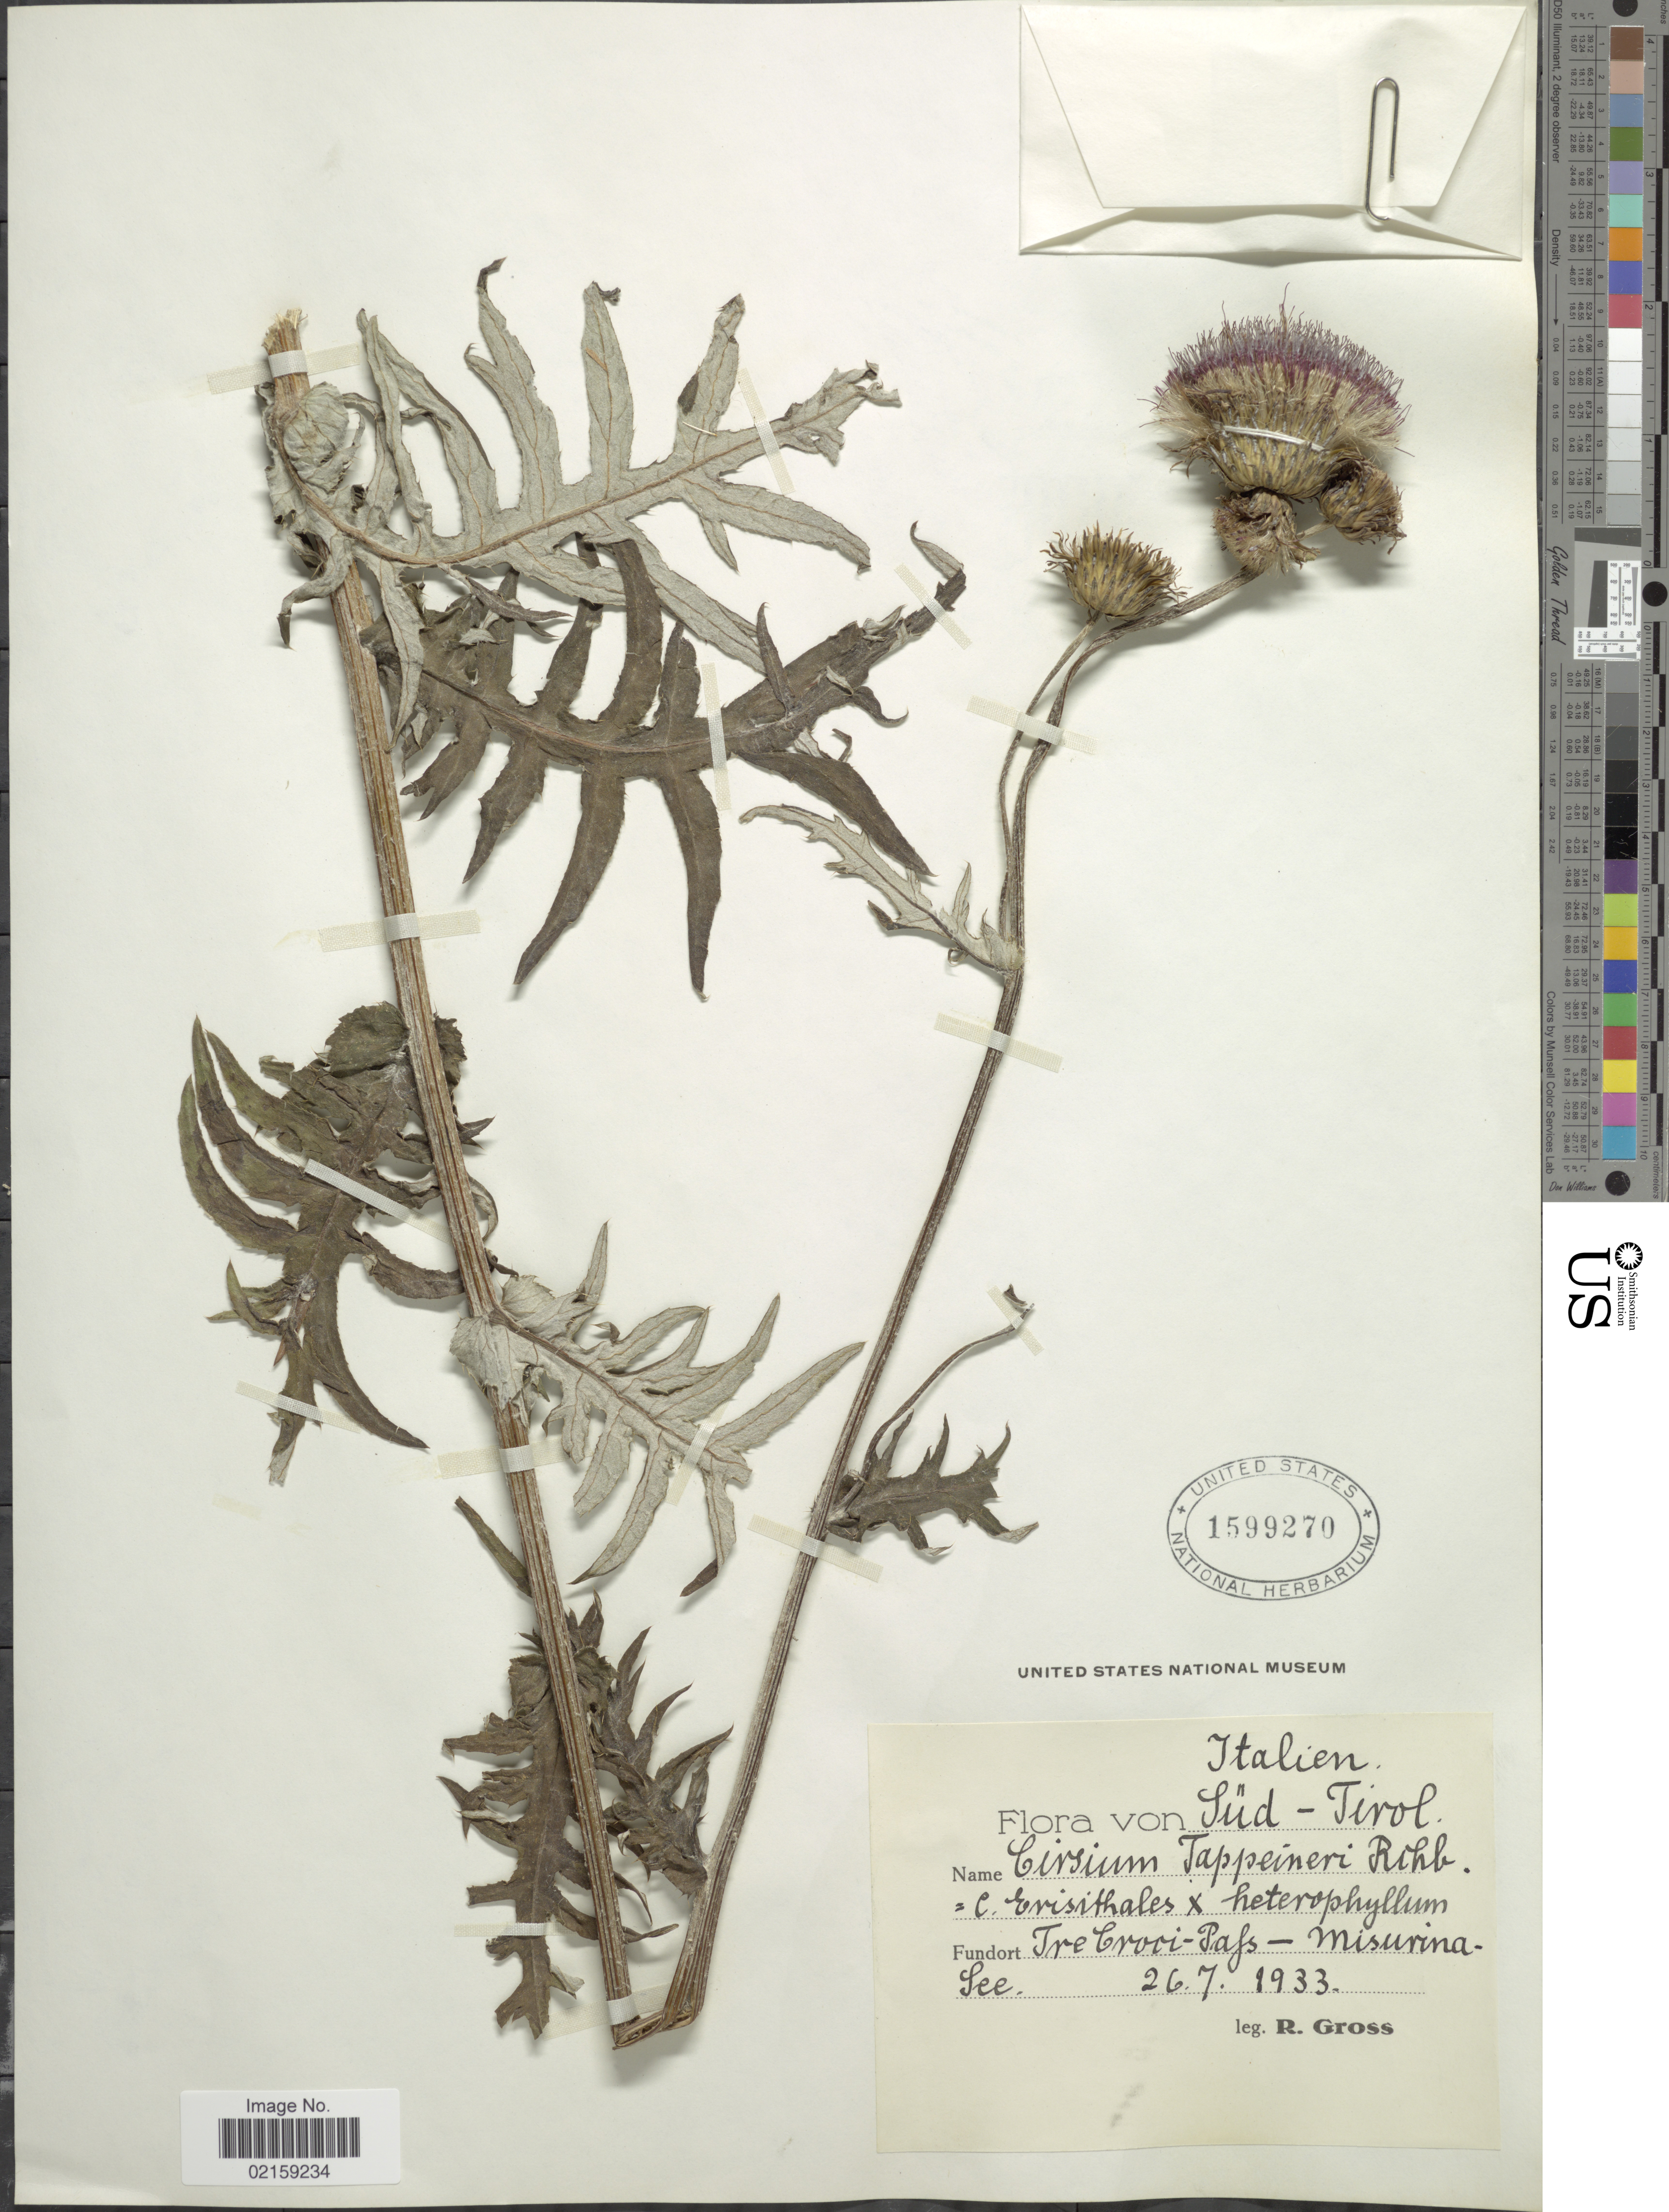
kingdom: Plantae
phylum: Tracheophyta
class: Magnoliopsida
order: Asterales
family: Asteraceae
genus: Cirsium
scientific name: Cirsium tappeineri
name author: Treuinfels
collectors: R. Gross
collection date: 1933-07-26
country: Italy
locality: Sud- Tirol. Fundort Tre croci-Pafs-Misurinasee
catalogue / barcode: US 1599270